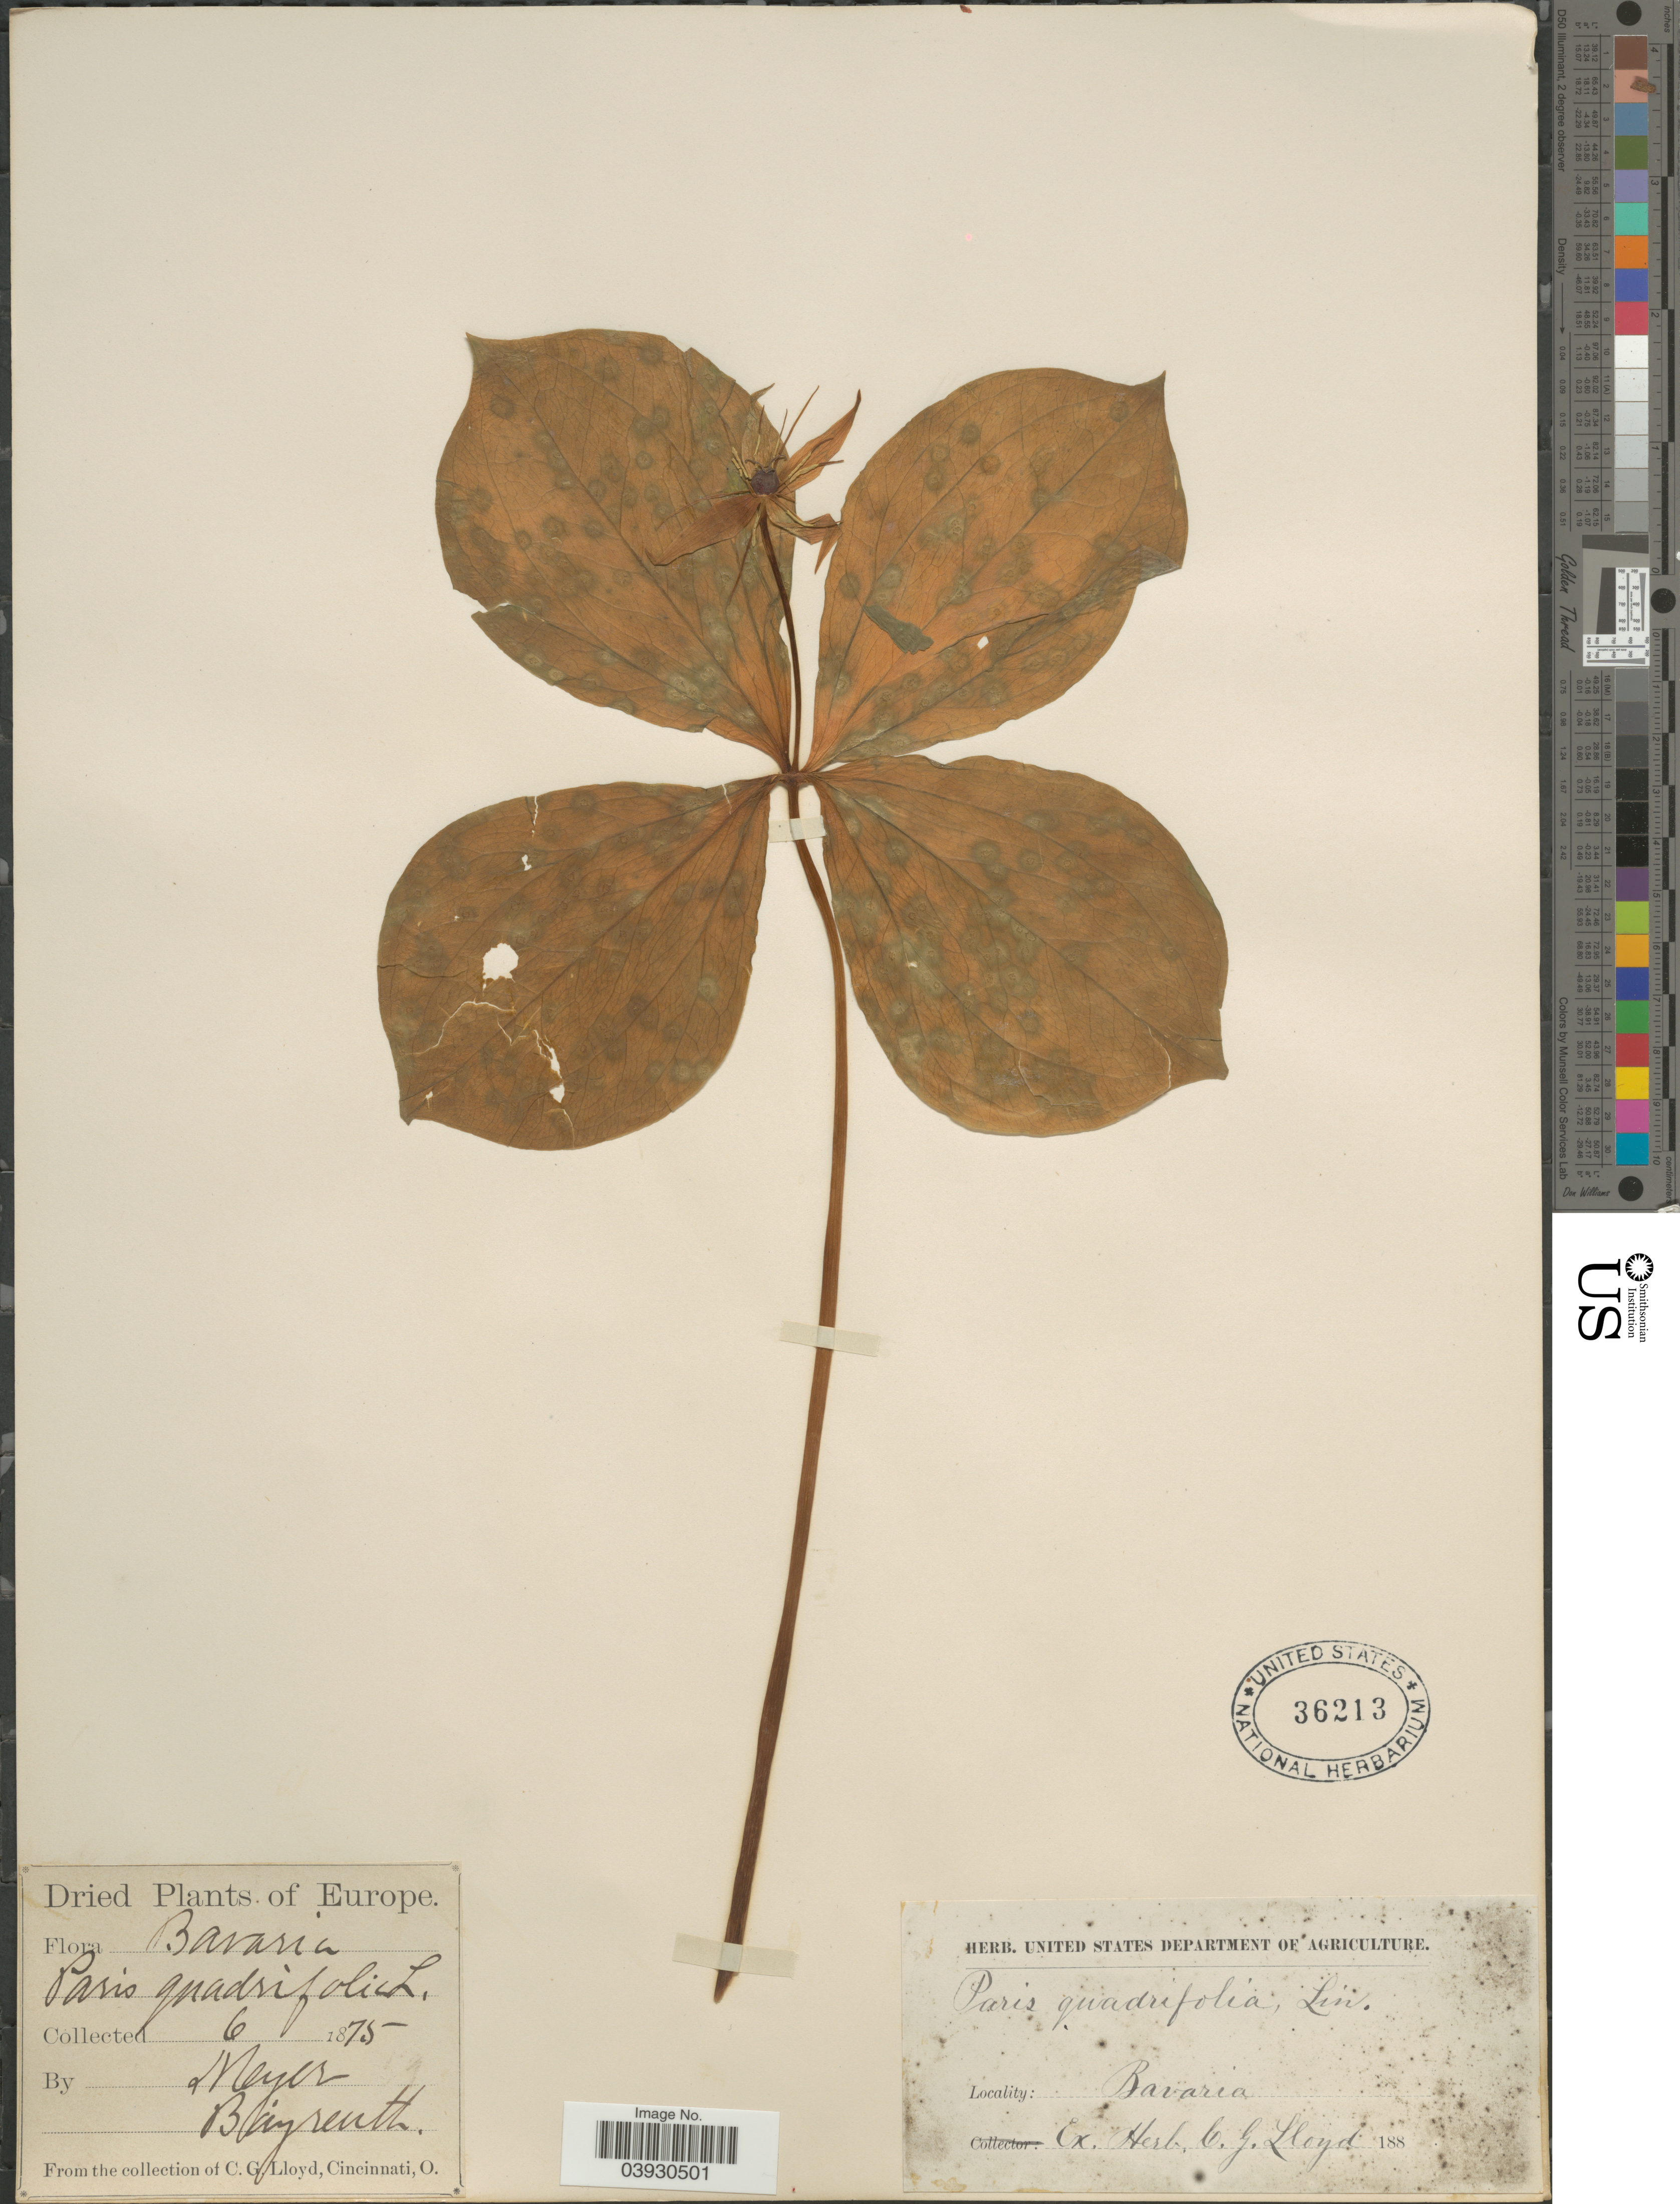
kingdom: Plantae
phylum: Tracheophyta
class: Liliopsida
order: Liliales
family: Melanthiaceae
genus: Paris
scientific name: Paris quadrifolia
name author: L.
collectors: -- Meyer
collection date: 1875-06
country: Germany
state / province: Bayern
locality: Bavaria. Bayreuth.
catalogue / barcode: US 36213